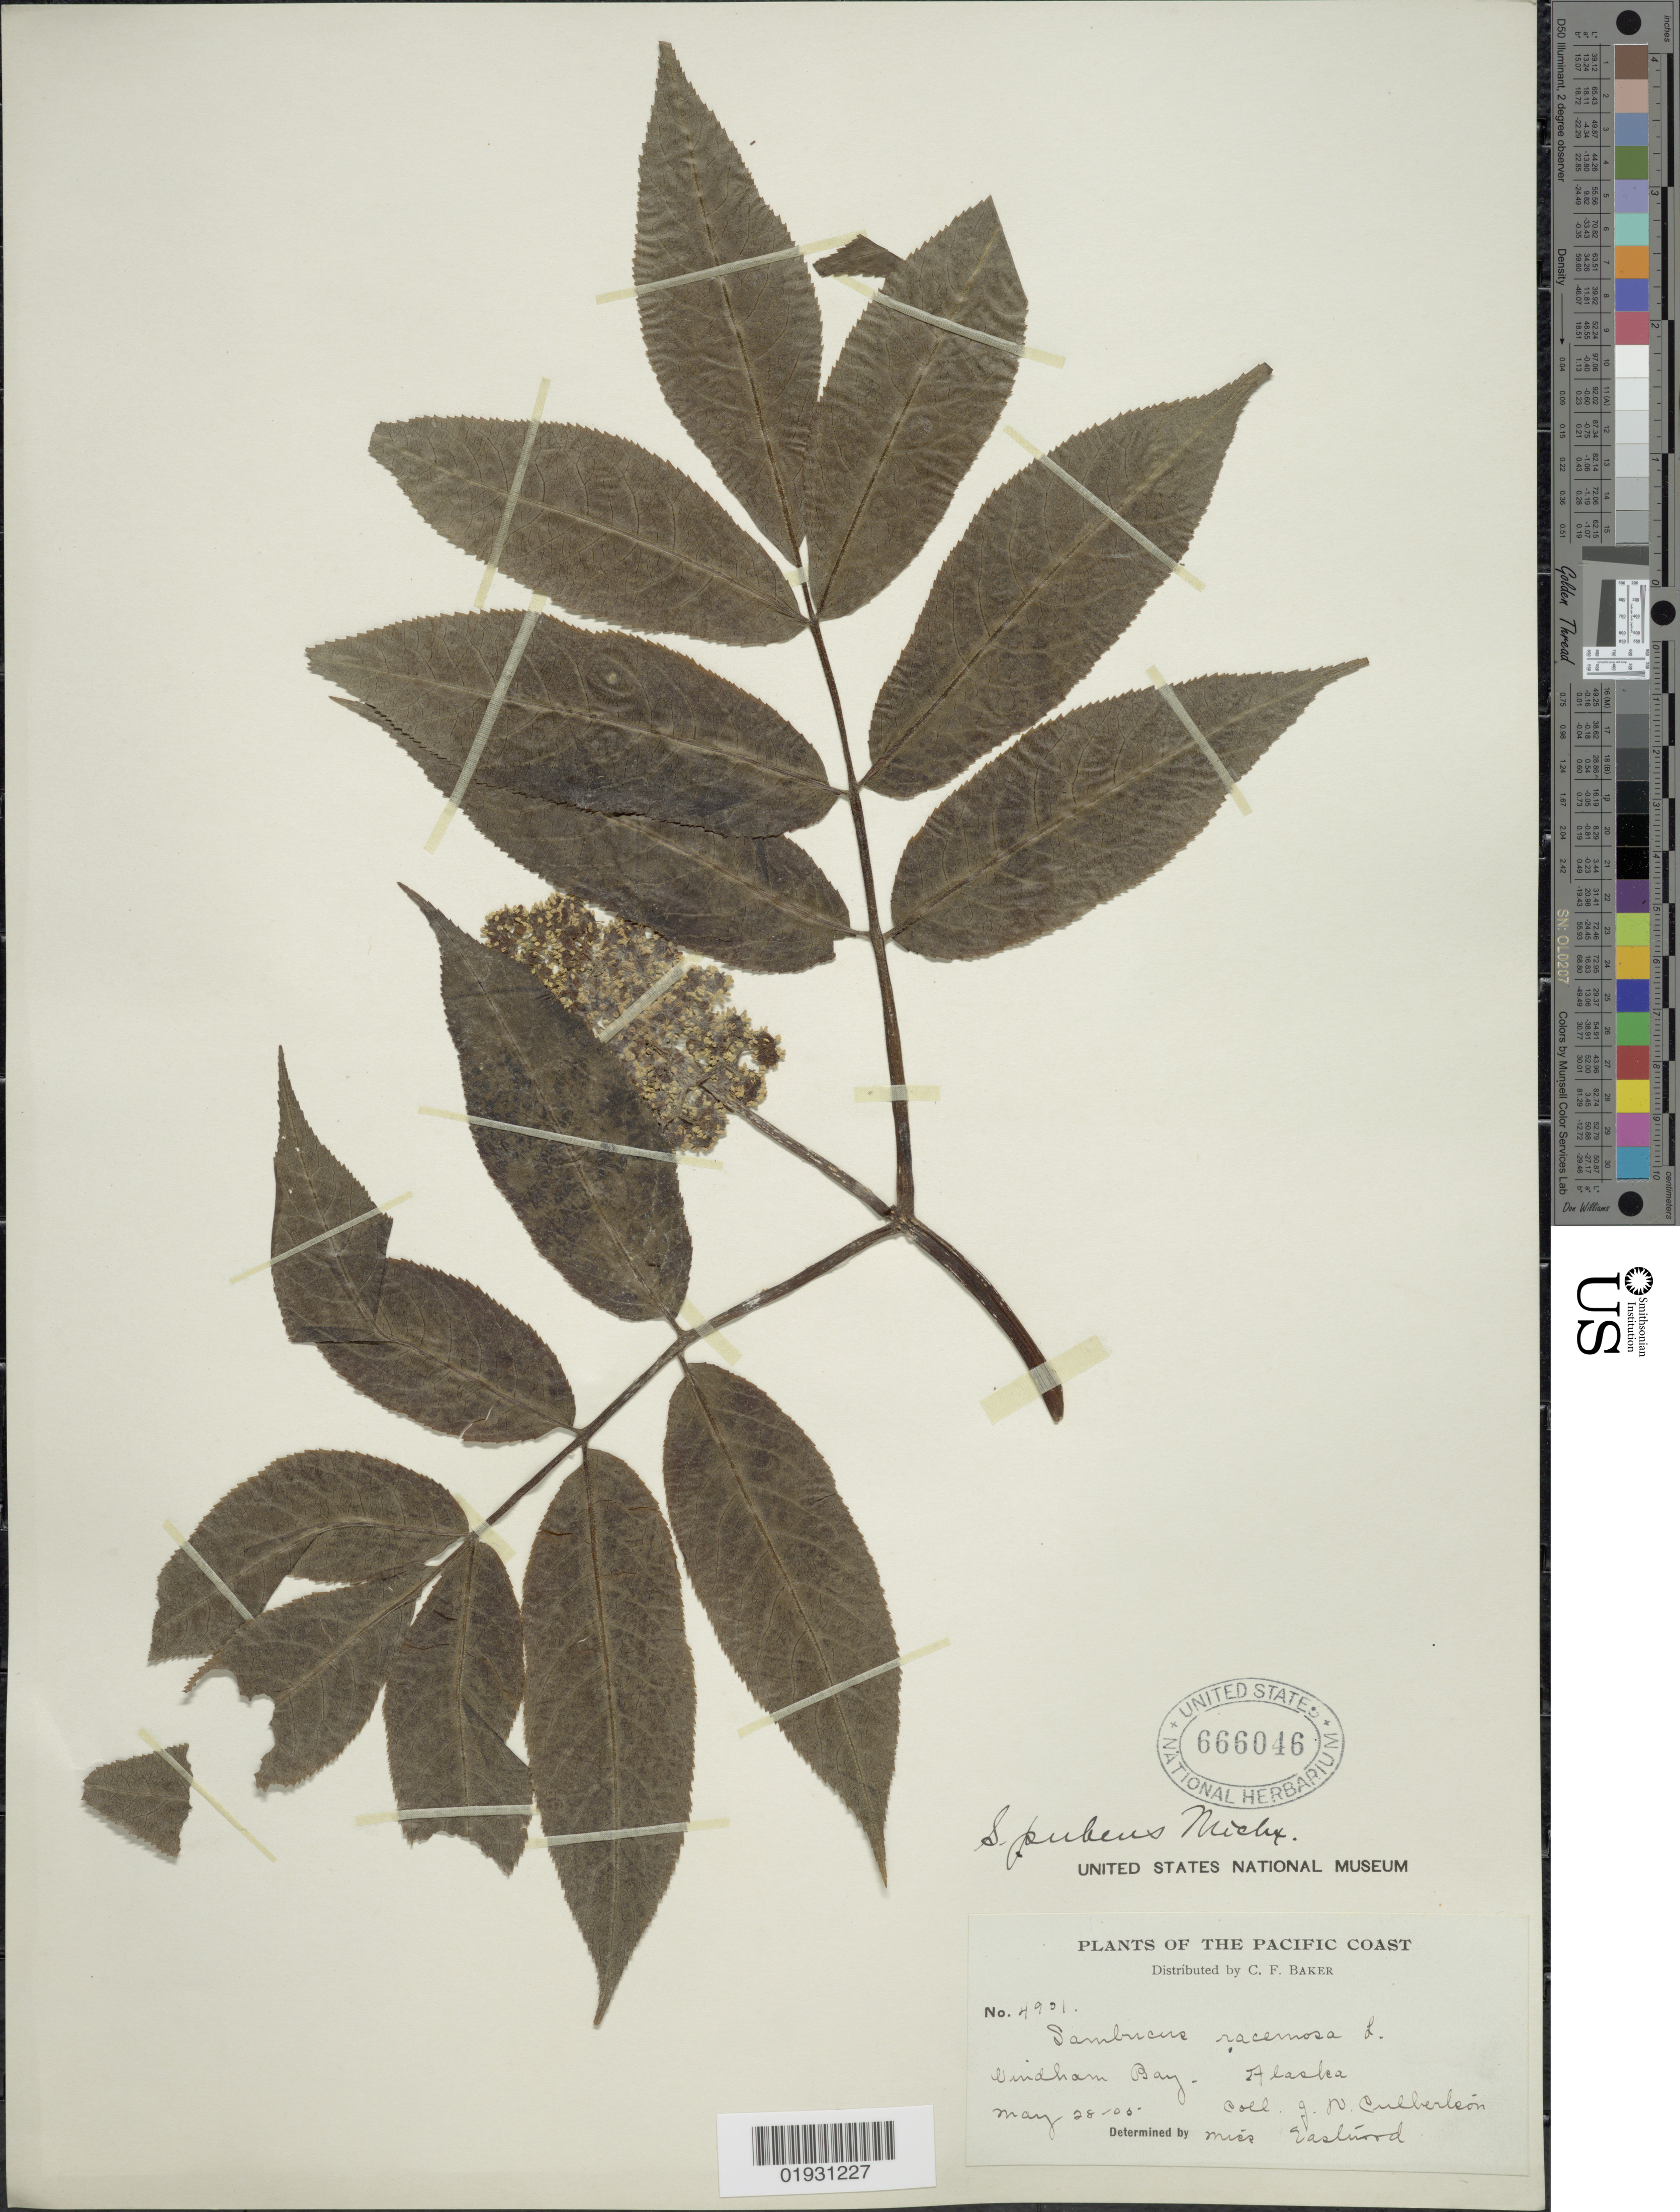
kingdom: Plantae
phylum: Tracheophyta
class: Magnoliopsida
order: Dipsacales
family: Viburnaceae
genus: Sambucus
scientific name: Sambucus pubens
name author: Michx.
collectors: J. Culbertson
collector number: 4901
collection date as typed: Transcribed d/m/y: 28/5/5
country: United States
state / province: Alaska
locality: Pacific Coast. Windham Bay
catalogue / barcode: US 666046